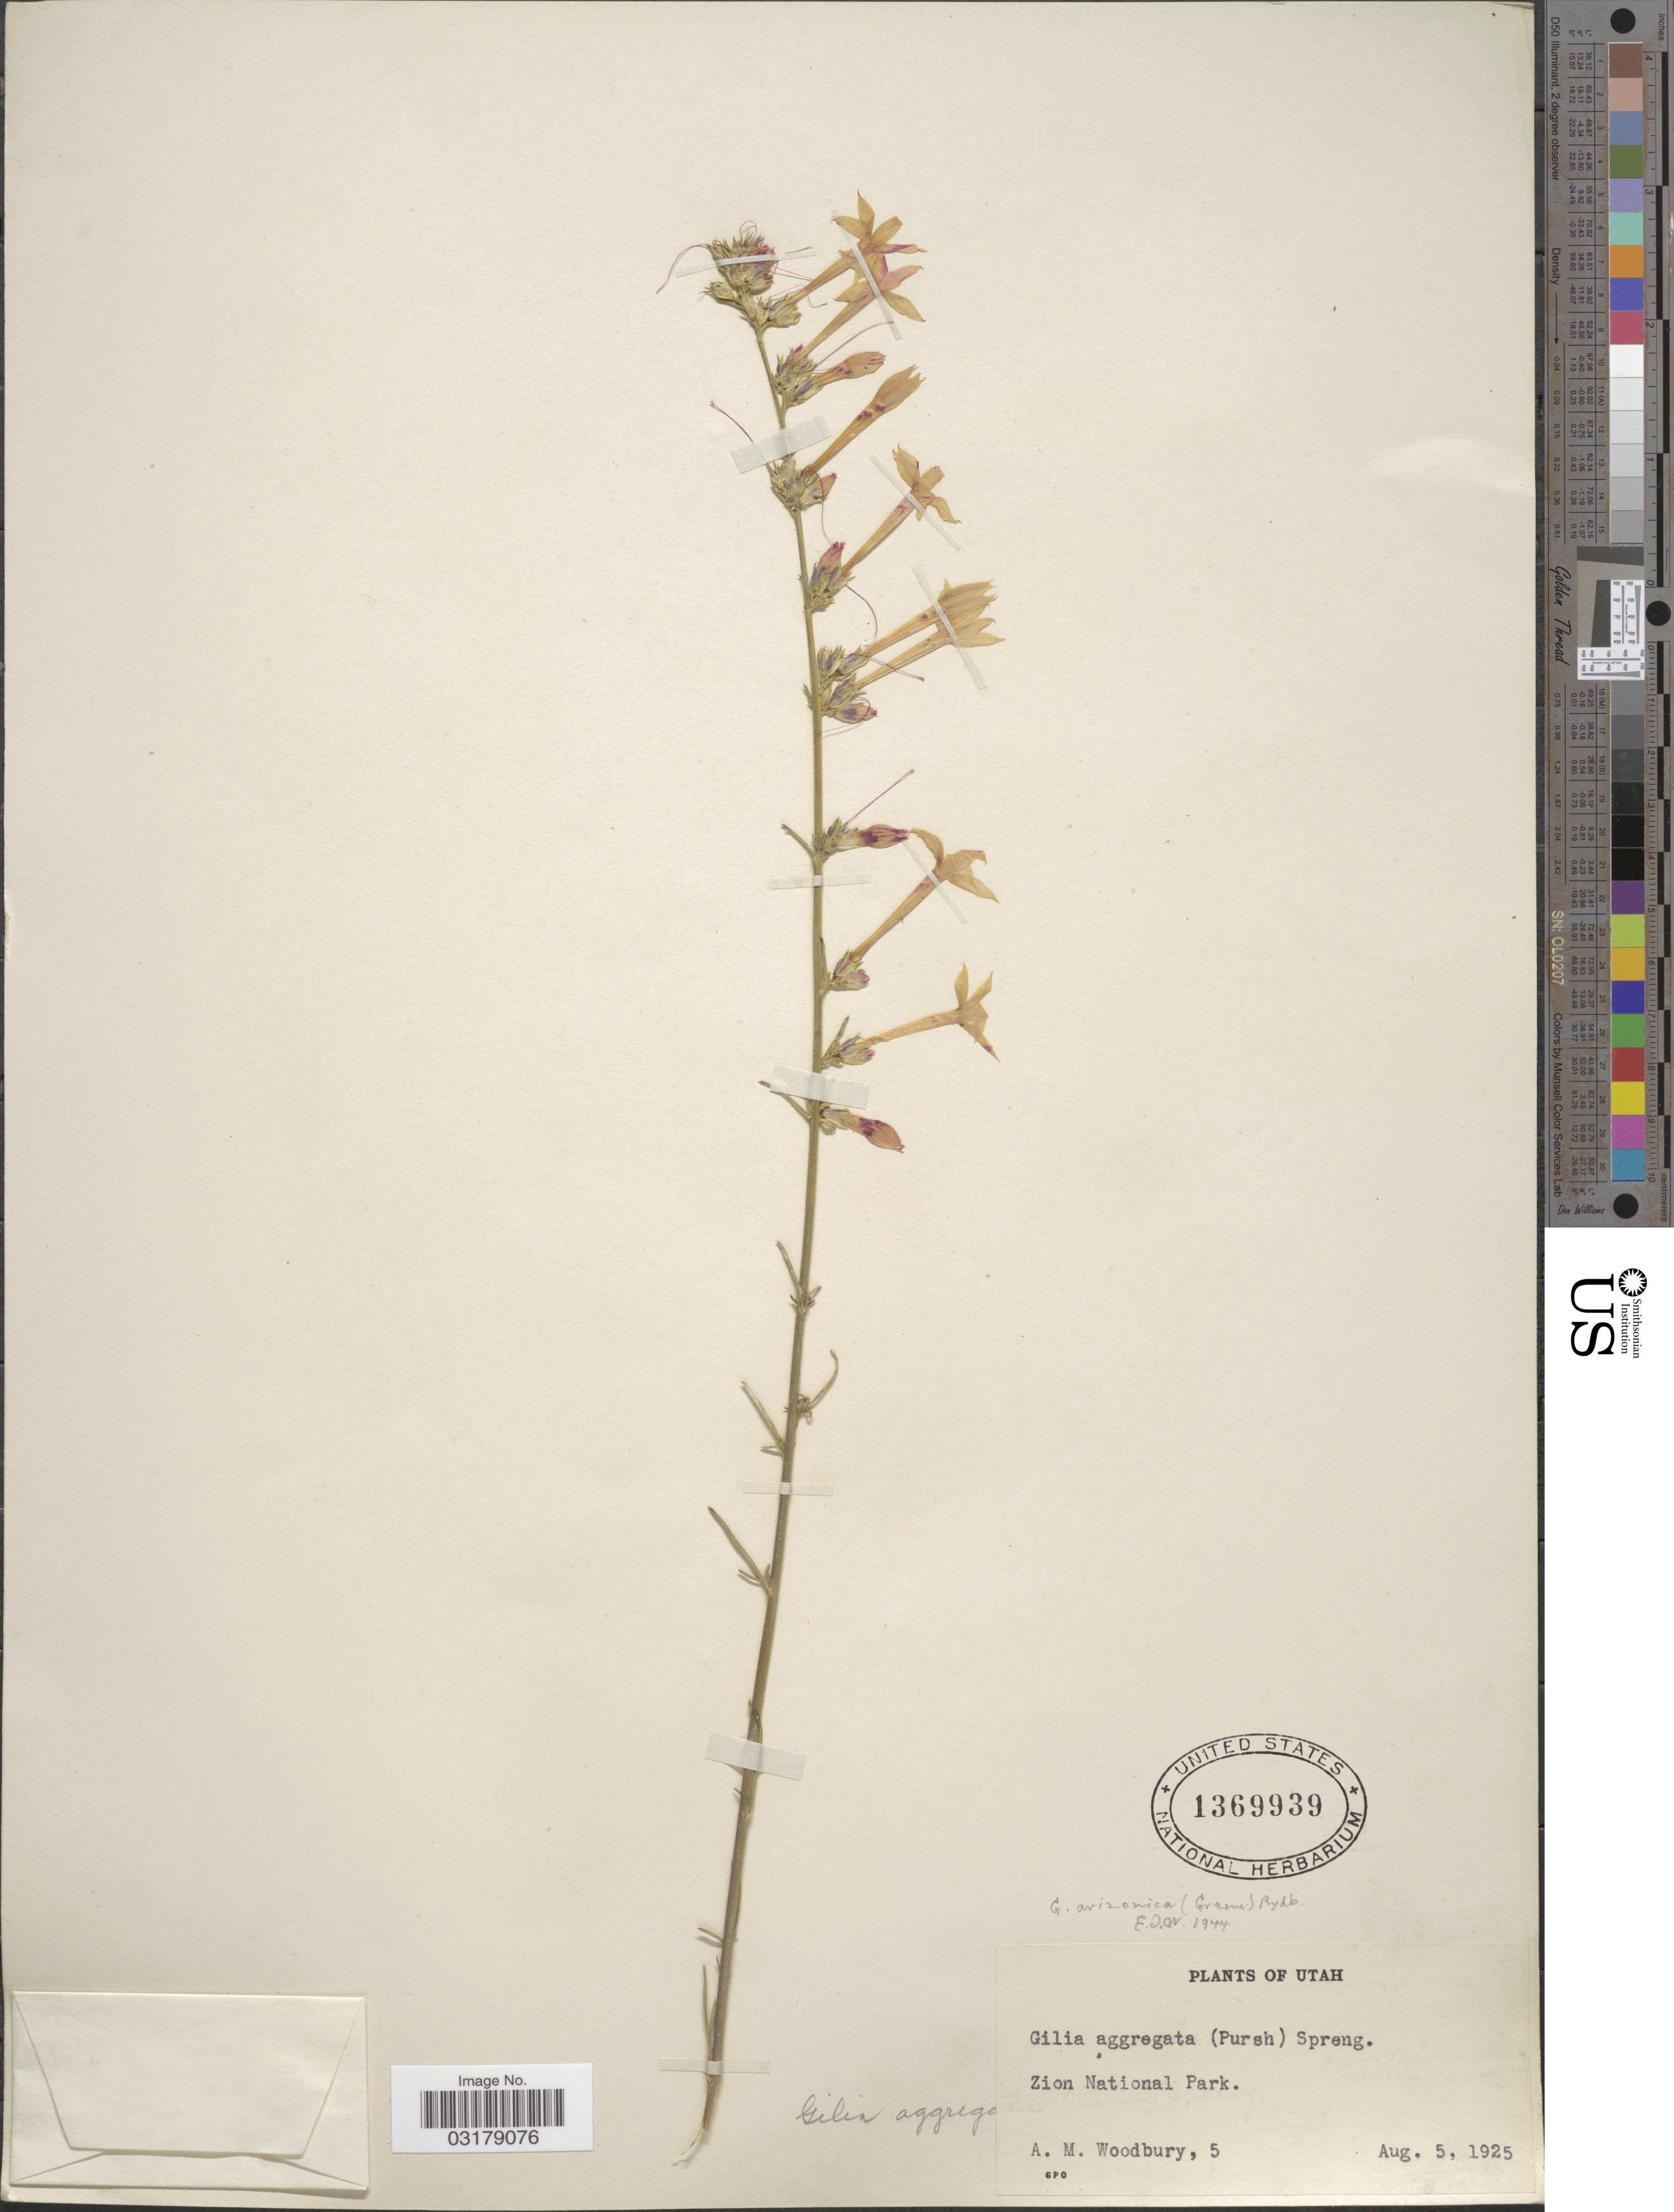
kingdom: Plantae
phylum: Tracheophyta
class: Magnoliopsida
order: Ericales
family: Polemoniaceae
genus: Ipomopsis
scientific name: Ipomopsis aggregata subsp. arizonica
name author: (Greene) V.E. Grant & A.D. Grant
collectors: A. M. Woodbury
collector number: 5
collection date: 1925-08-05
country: United States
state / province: Utah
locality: Zion National Park.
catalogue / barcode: US 1369939